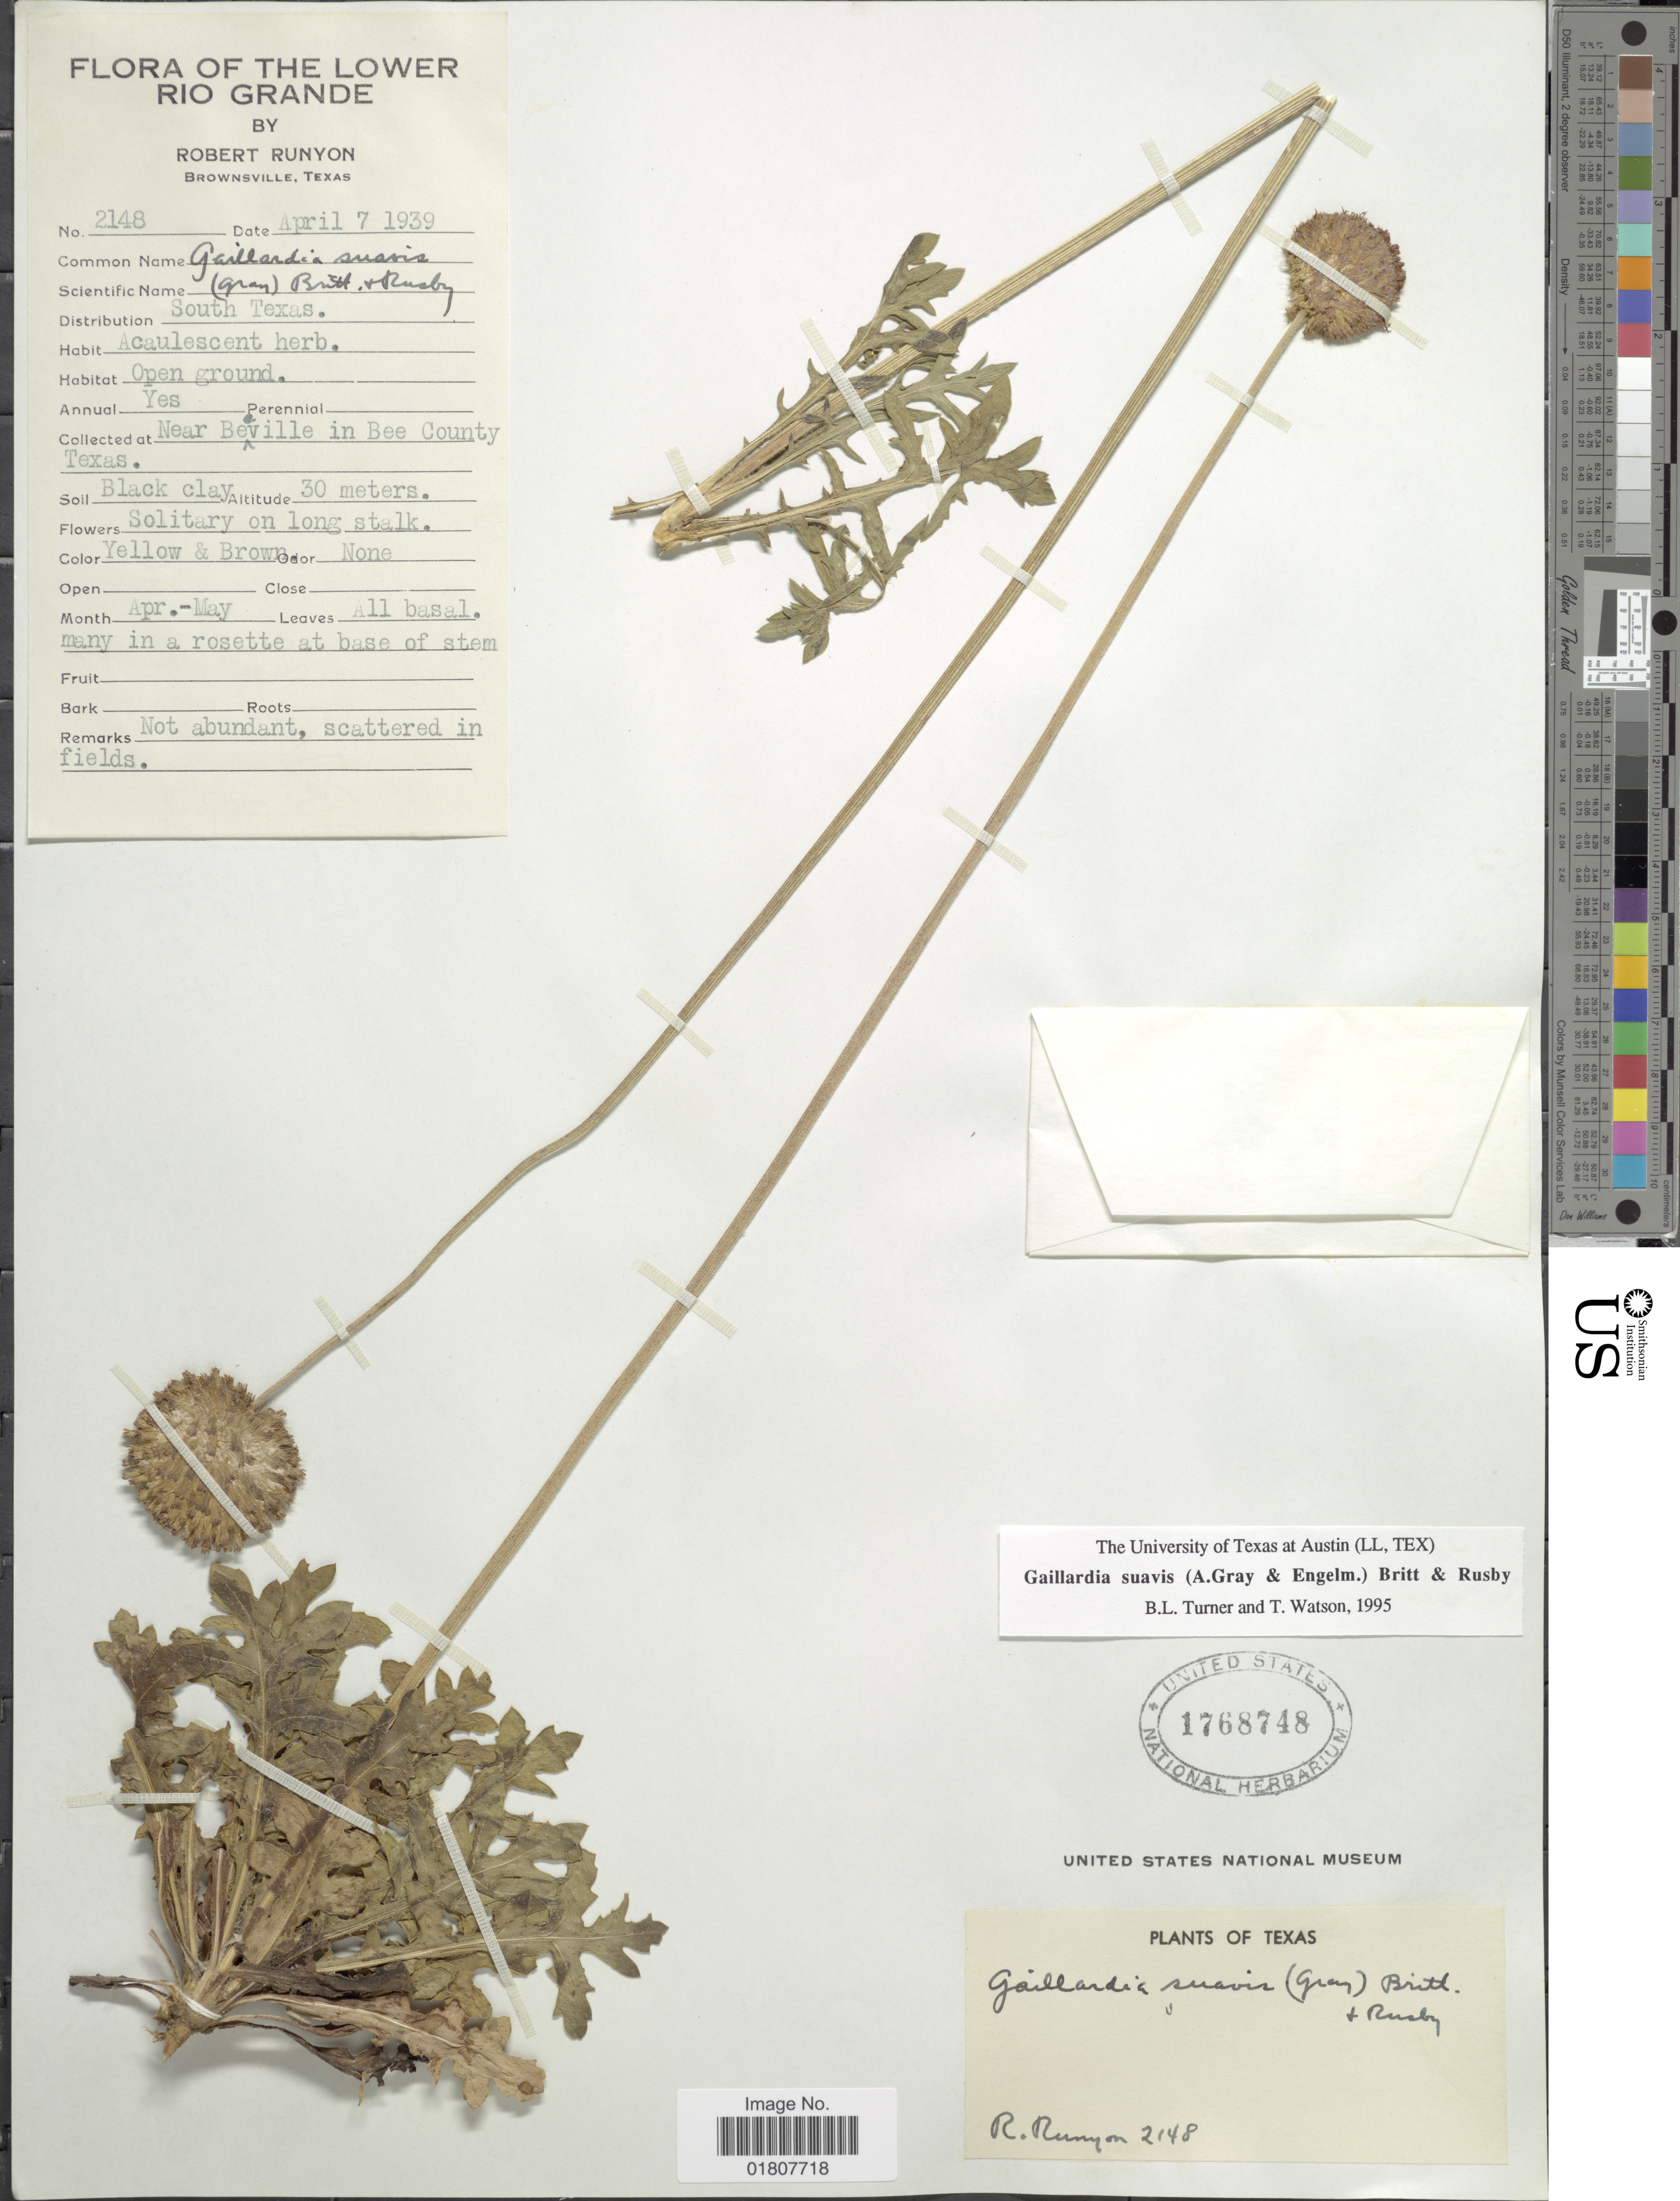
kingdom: Plantae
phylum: Tracheophyta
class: Magnoliopsida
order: Asterales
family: Asteraceae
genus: Gaillardia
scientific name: Gaillardia suavis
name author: (A. Gray & Engelm.) Britton & Rusby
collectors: R. Runyon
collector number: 2148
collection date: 1939-04-07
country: United States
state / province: Texas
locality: Lower Rio Grande. South Texas. Near Beville in Bee County. Texas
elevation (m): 30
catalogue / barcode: US 1768748